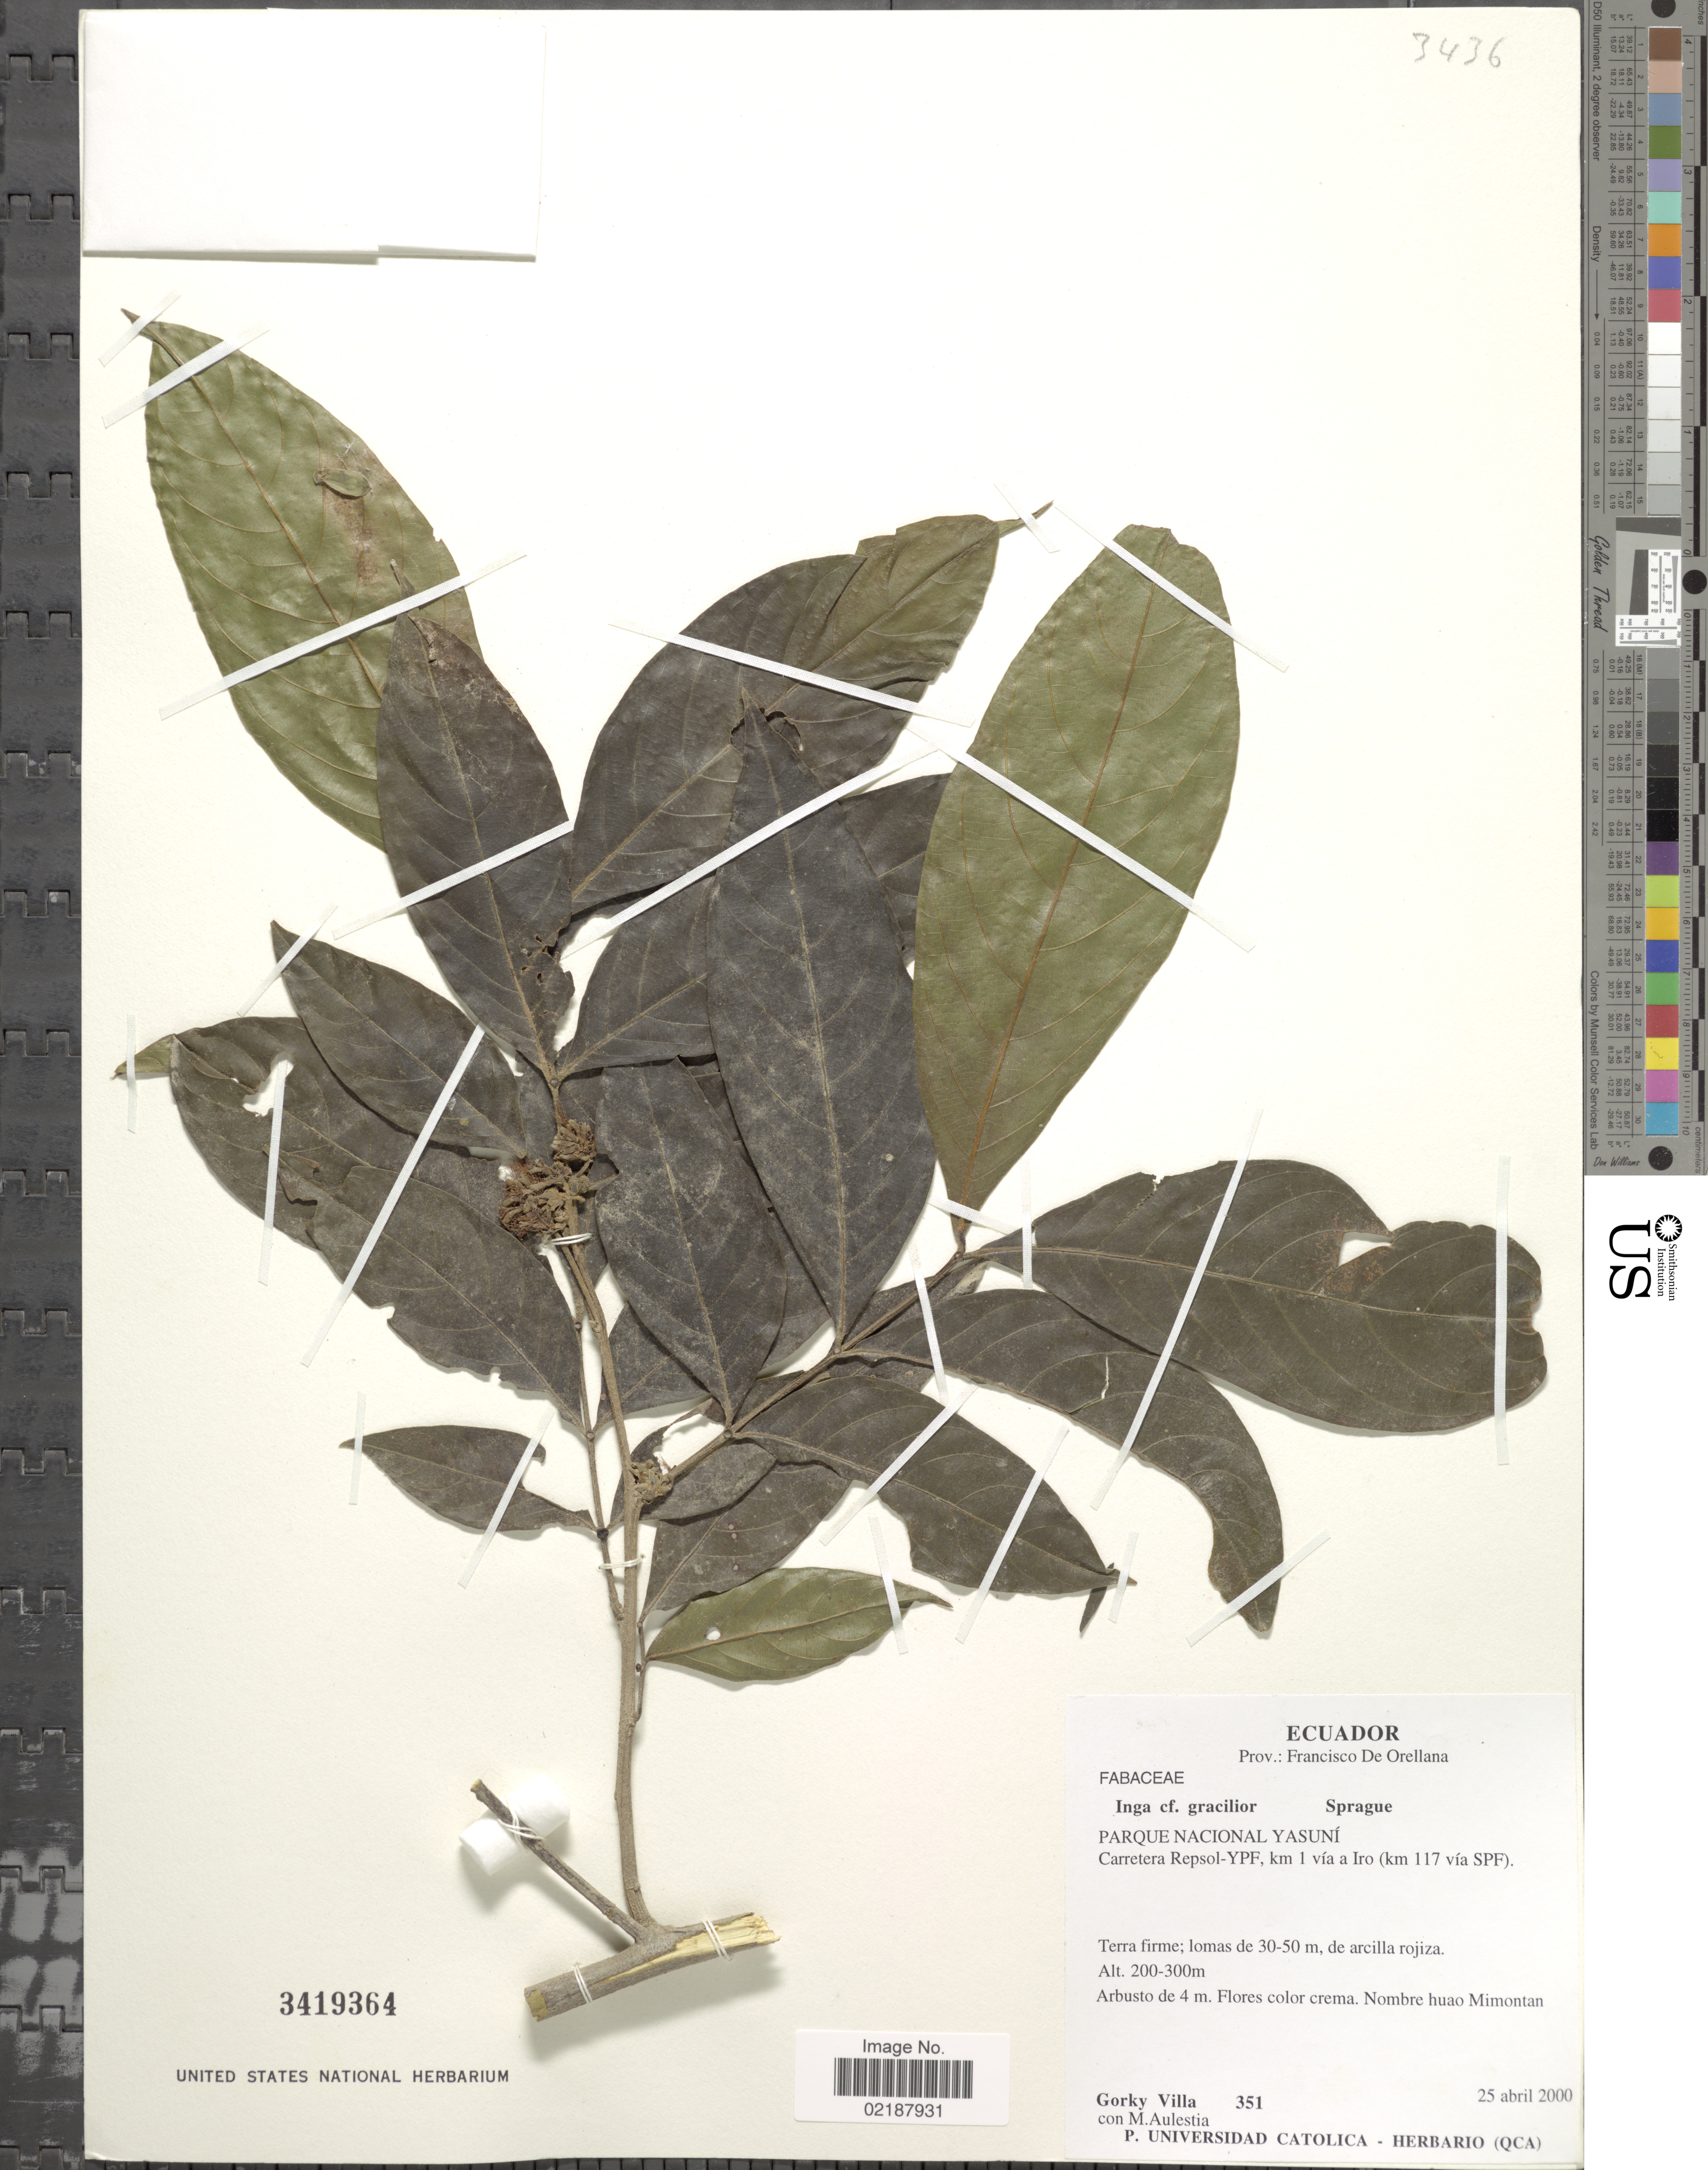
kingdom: Plantae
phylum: Tracheophyta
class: Magnoliopsida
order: Fabales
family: Fabaceae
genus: Inga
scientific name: Inga gracilior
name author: Sprague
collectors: G. Villa & M. Aulestia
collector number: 351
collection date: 2000-04-25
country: Ecuador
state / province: Orellana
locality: Prov. Francisco De Orellana, Parque Nacional Yasuni, Carretera Repsol- YPF, km 1 via a iro (Km 117 via SPF)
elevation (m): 200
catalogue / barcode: US 3419364